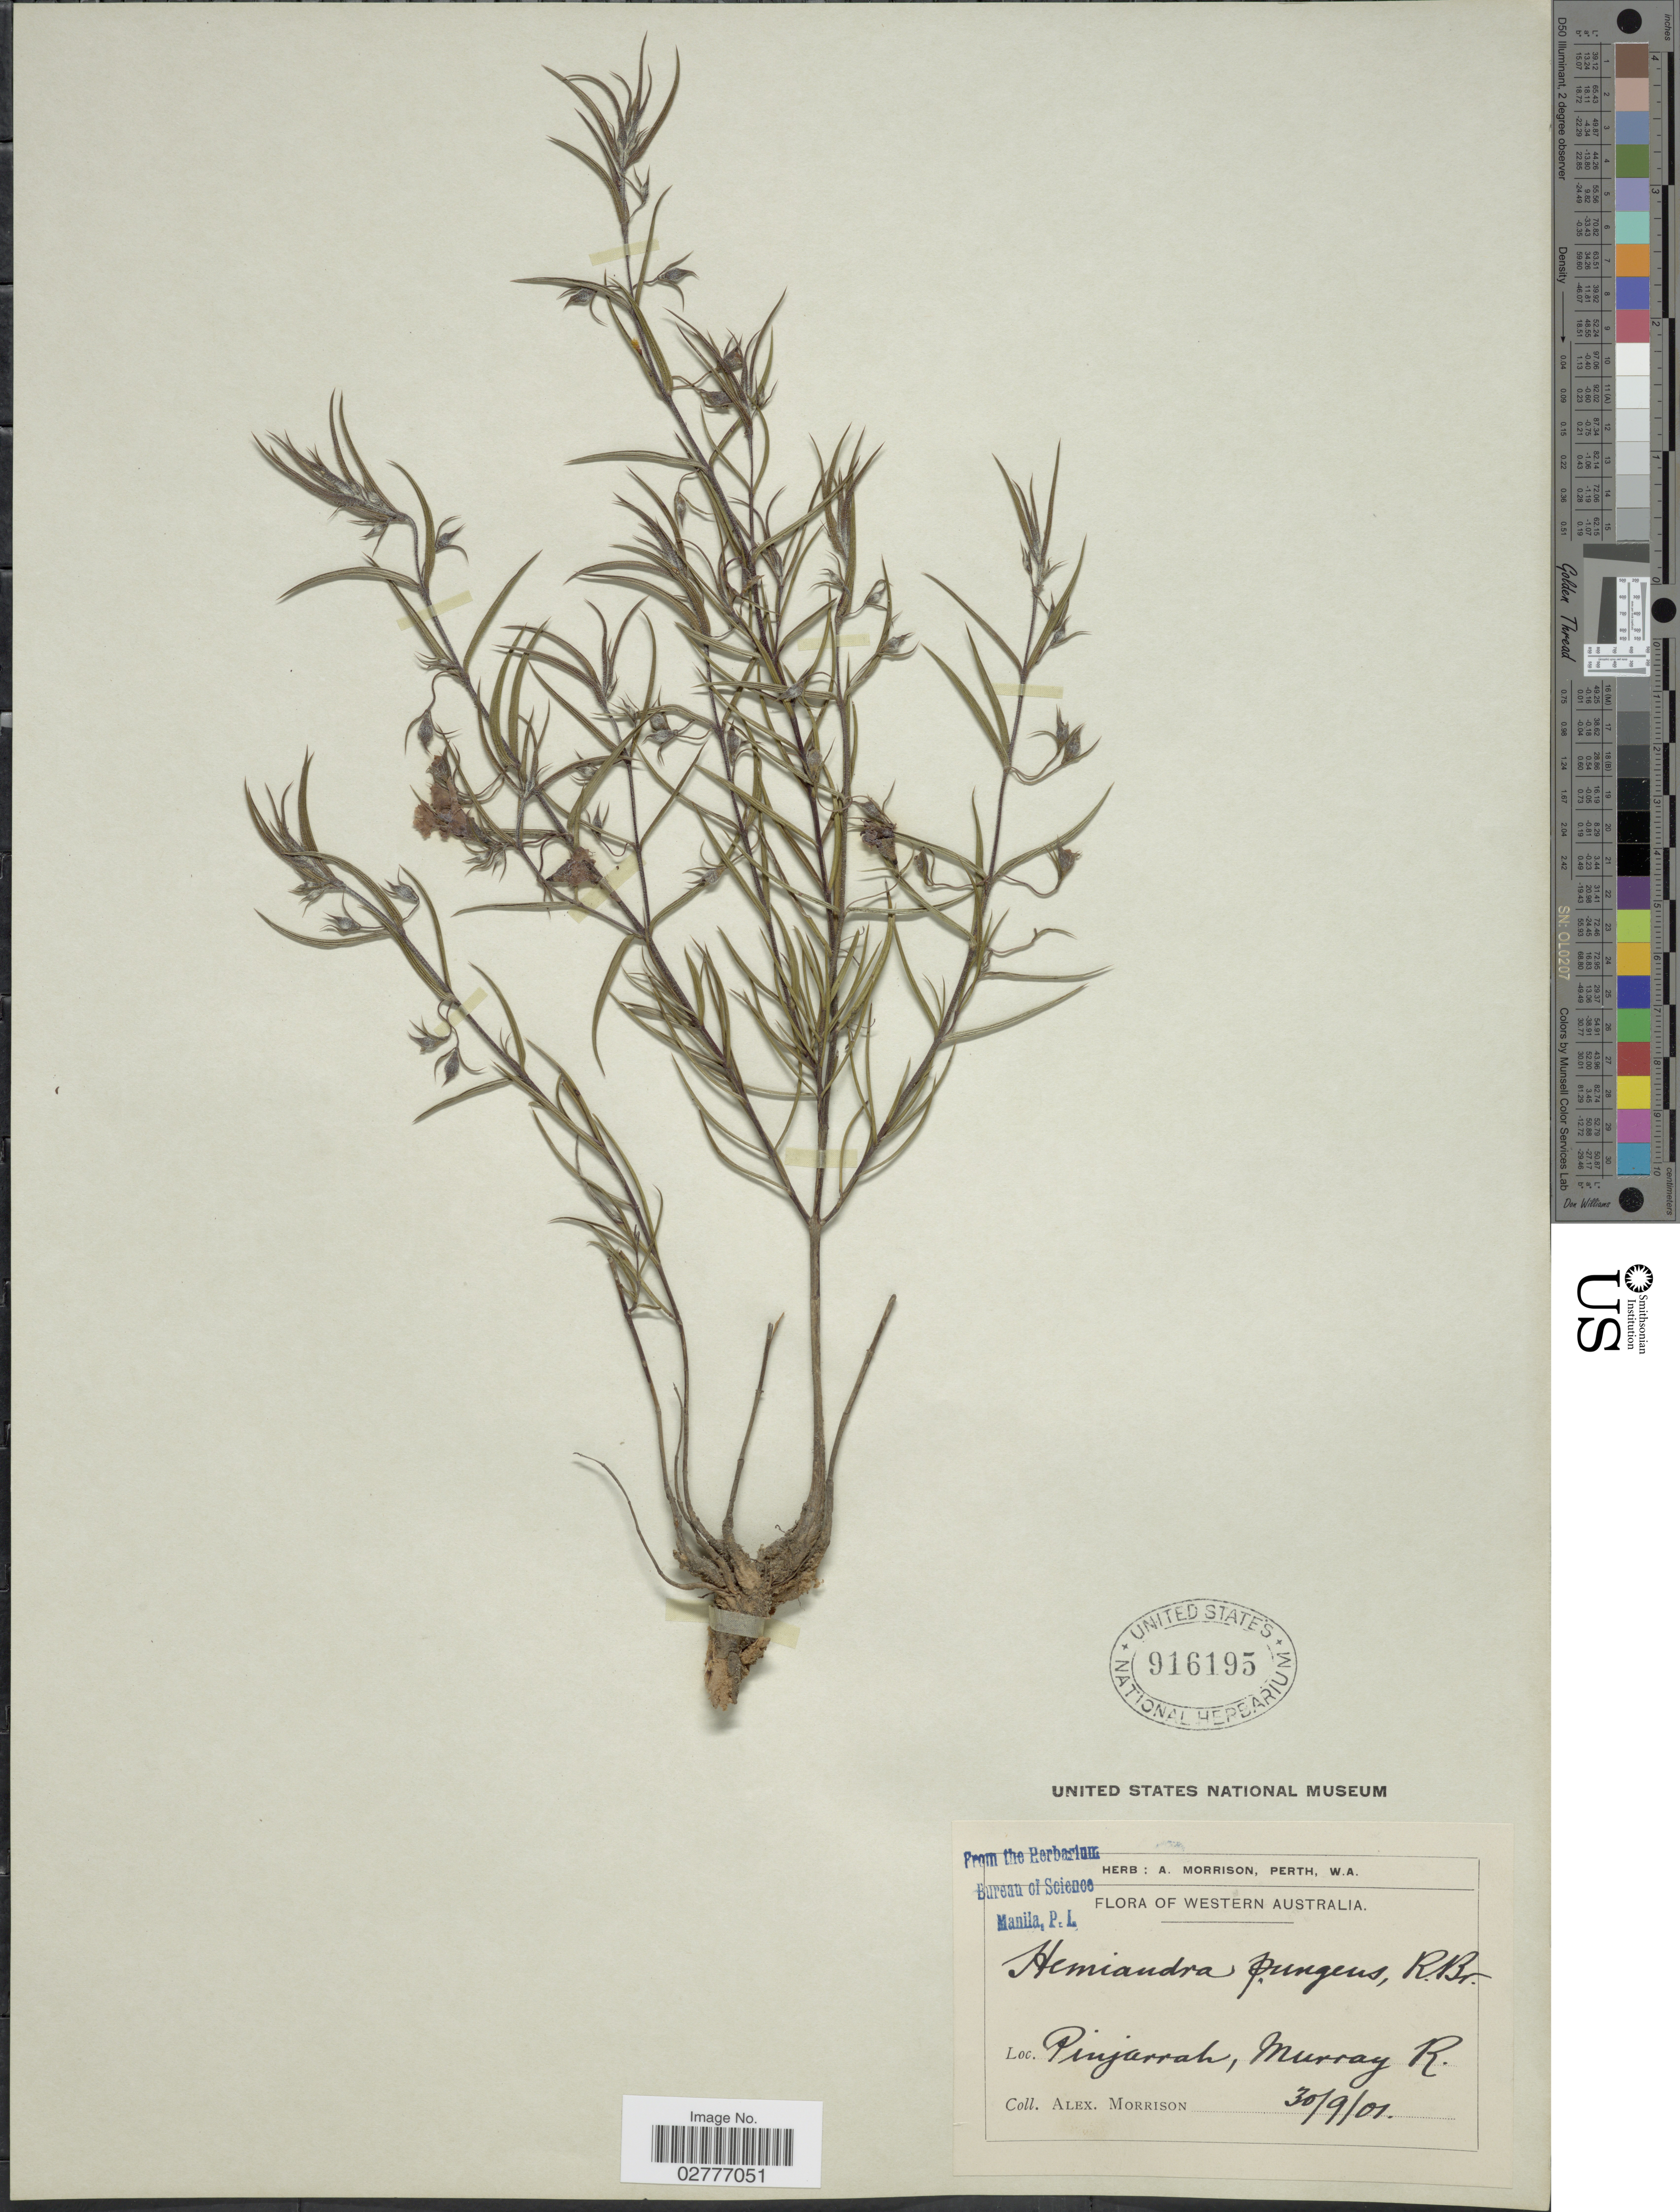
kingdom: Plantae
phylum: Tracheophyta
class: Magnoliopsida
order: Lamiales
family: Lamiaceae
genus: Hemiandra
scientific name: Hemiandra pungens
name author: R. Br.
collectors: A. Morrison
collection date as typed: Transcribed d/m/y: 30/9/1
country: Australia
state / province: Western Australia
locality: Pinjarrah, Murray R.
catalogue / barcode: US 916195